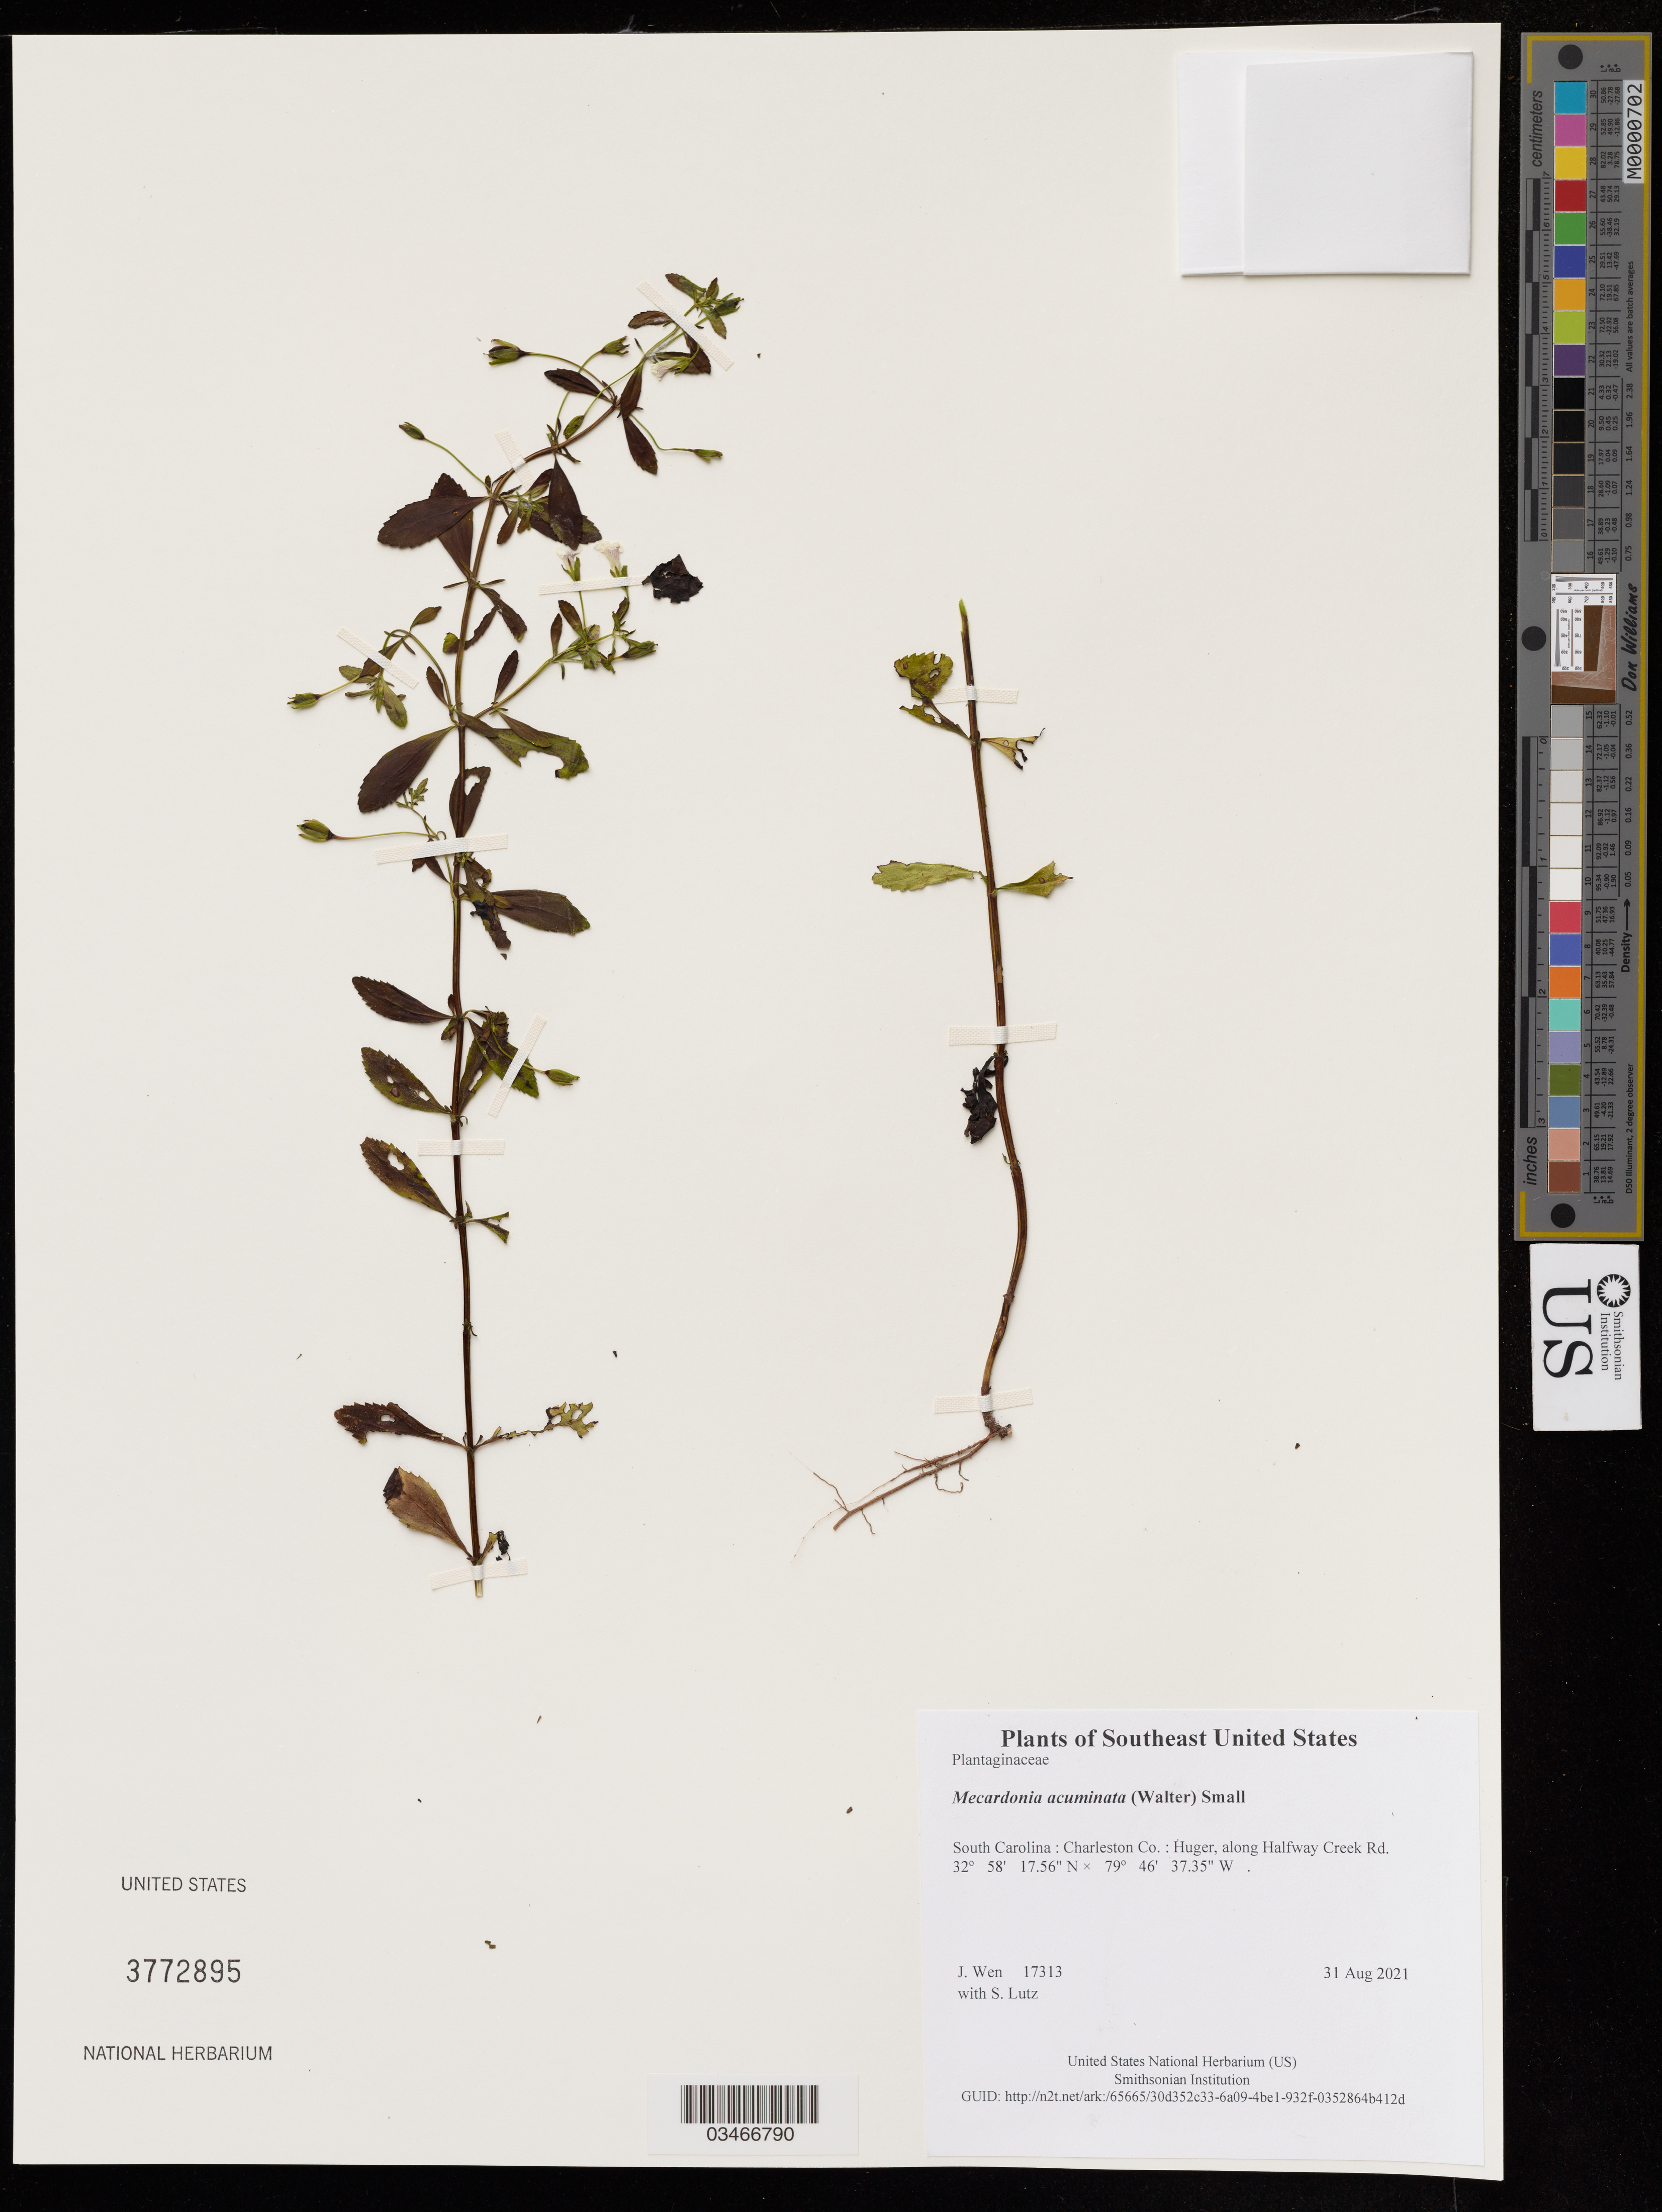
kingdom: Plantae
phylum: Tracheophyta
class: Magnoliopsida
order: Lamiales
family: Plantaginaceae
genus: Mecardonia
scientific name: Mecardonia acuminata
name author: (Walter) Small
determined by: Wen, Jun, (BOT), Smithsonian Institution - National Museum of Natural History (UNITED STATES)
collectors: J. Wen & S. Lutz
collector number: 17313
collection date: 2021-08-31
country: United States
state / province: South Carolina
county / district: Charleston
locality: Huger, along Halfway Creek Rd.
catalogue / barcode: US 3772895